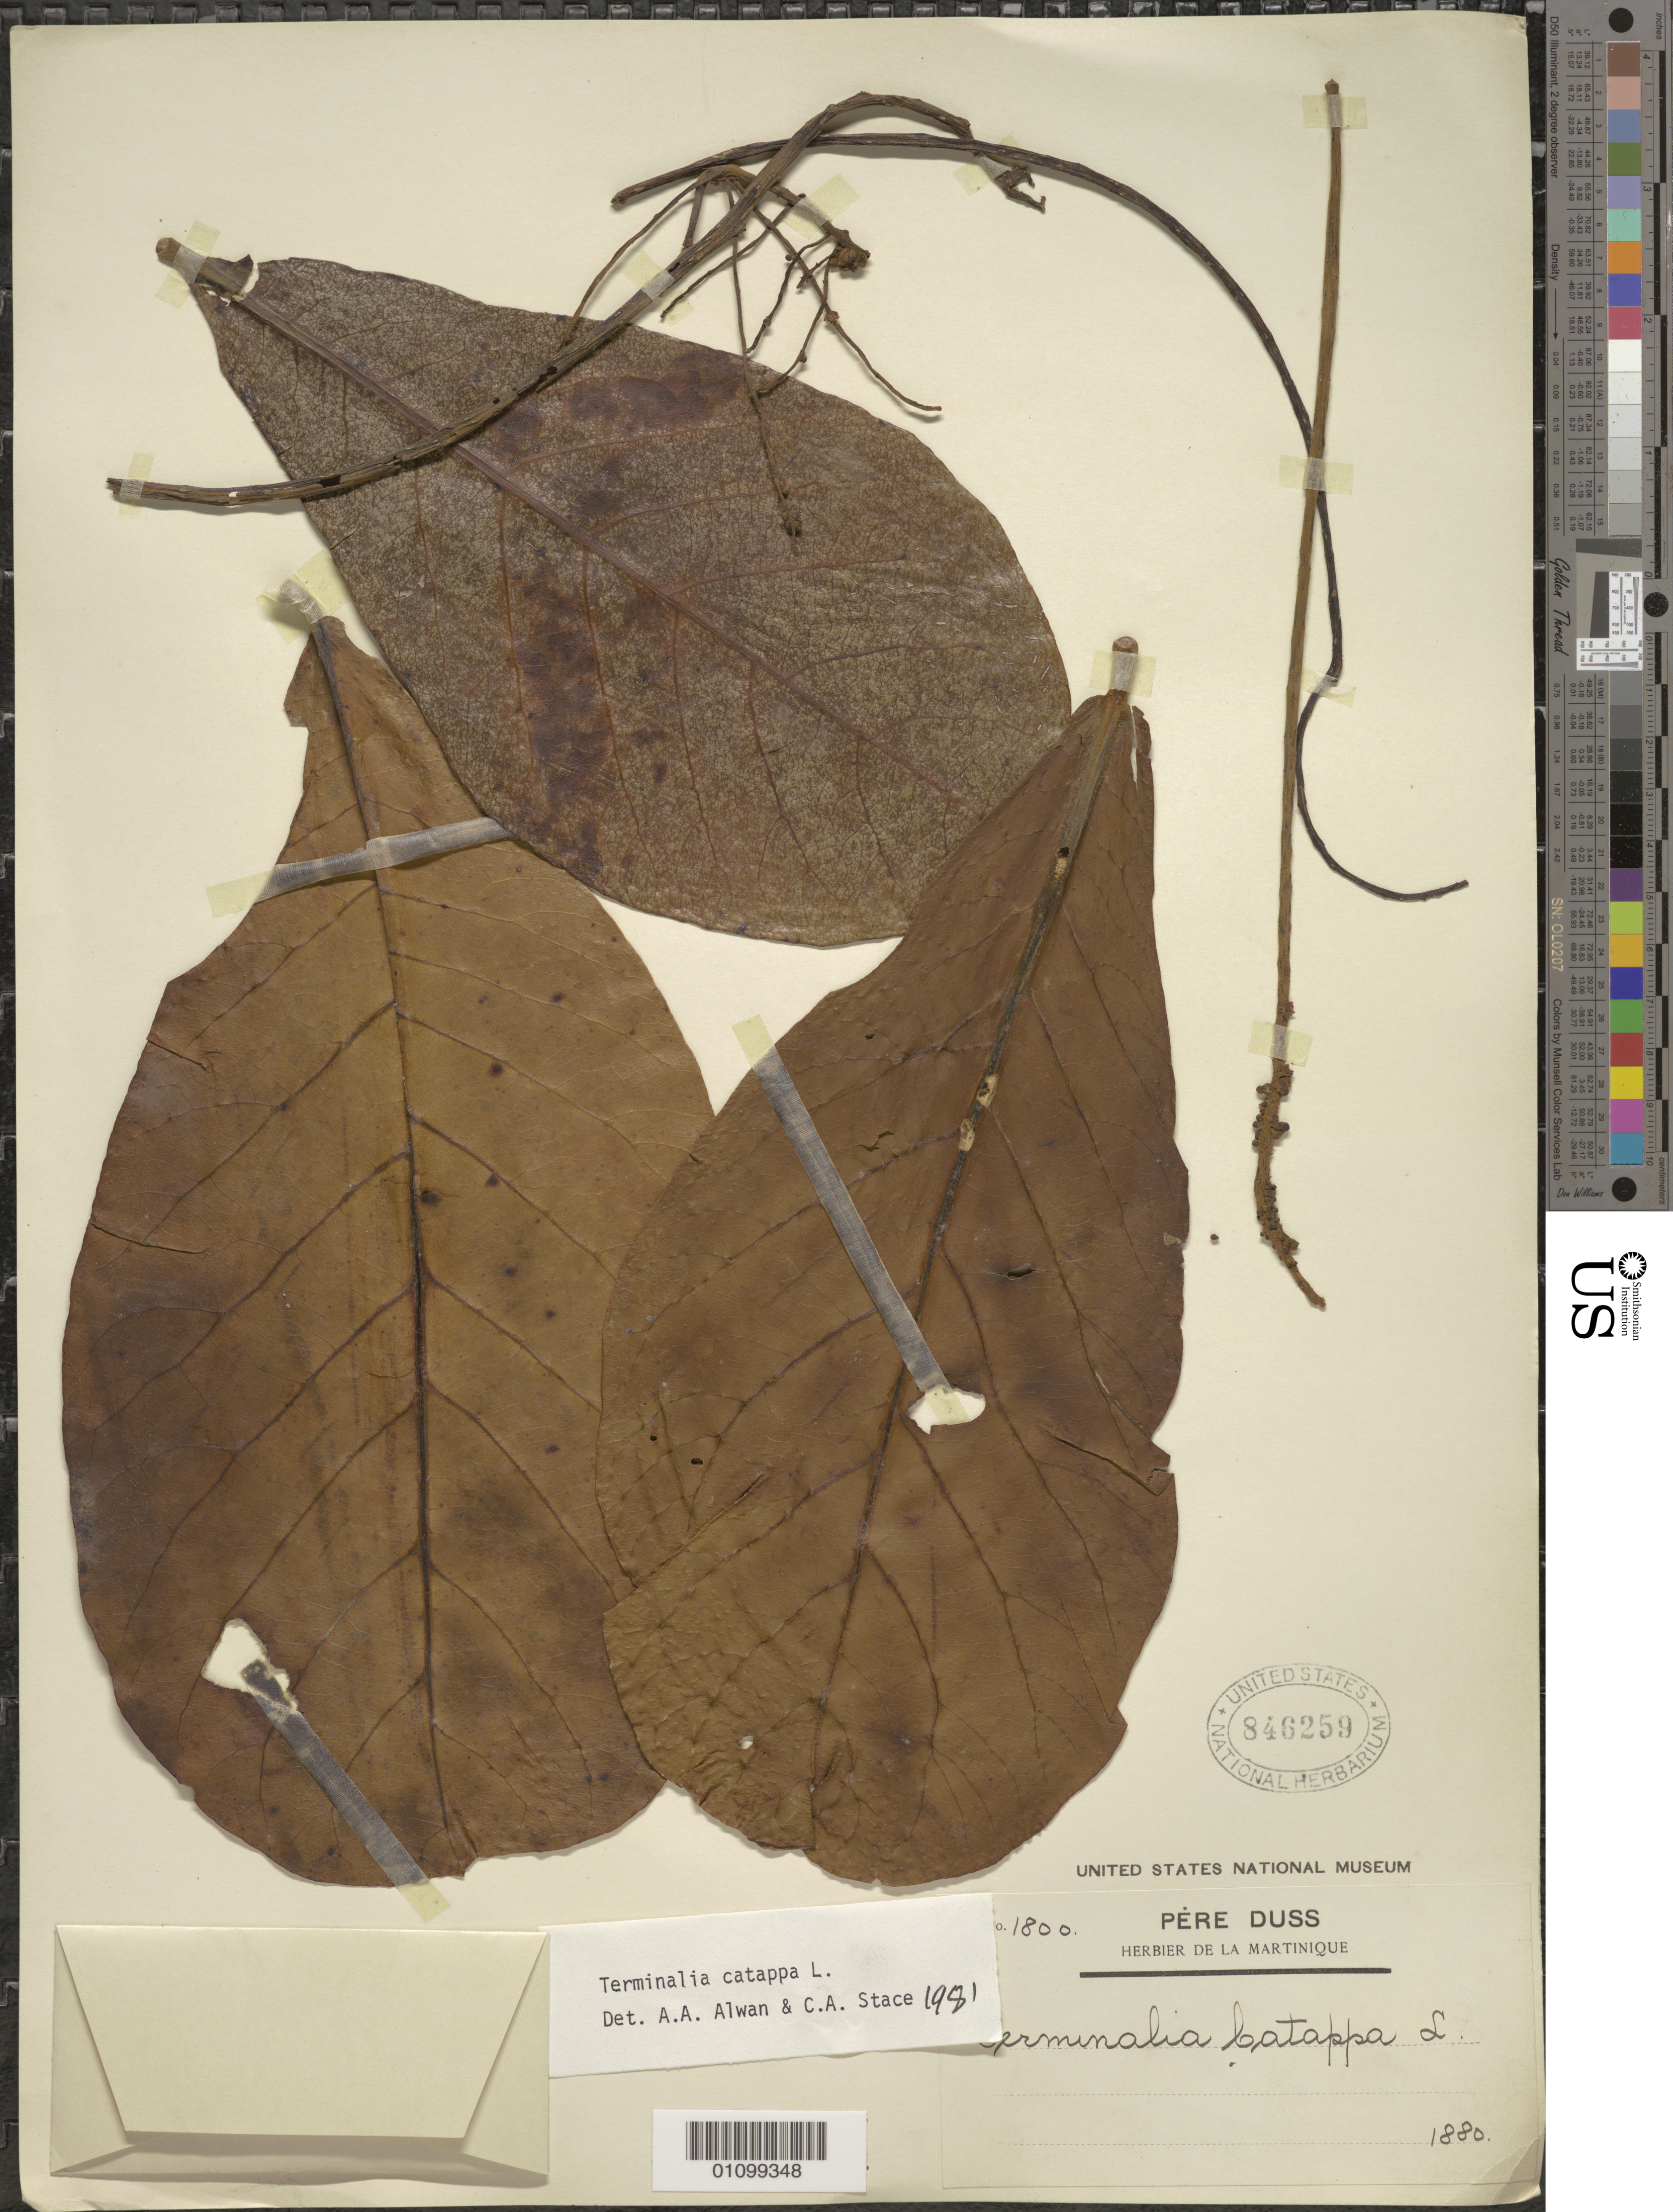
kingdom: Plantae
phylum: Tracheophyta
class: Magnoliopsida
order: Myrtales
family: Combretaceae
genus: Terminalia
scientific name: Terminalia catappa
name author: L.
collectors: Père Duss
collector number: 1800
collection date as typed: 1880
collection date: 1880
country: Martinique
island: Martinique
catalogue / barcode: US 846259